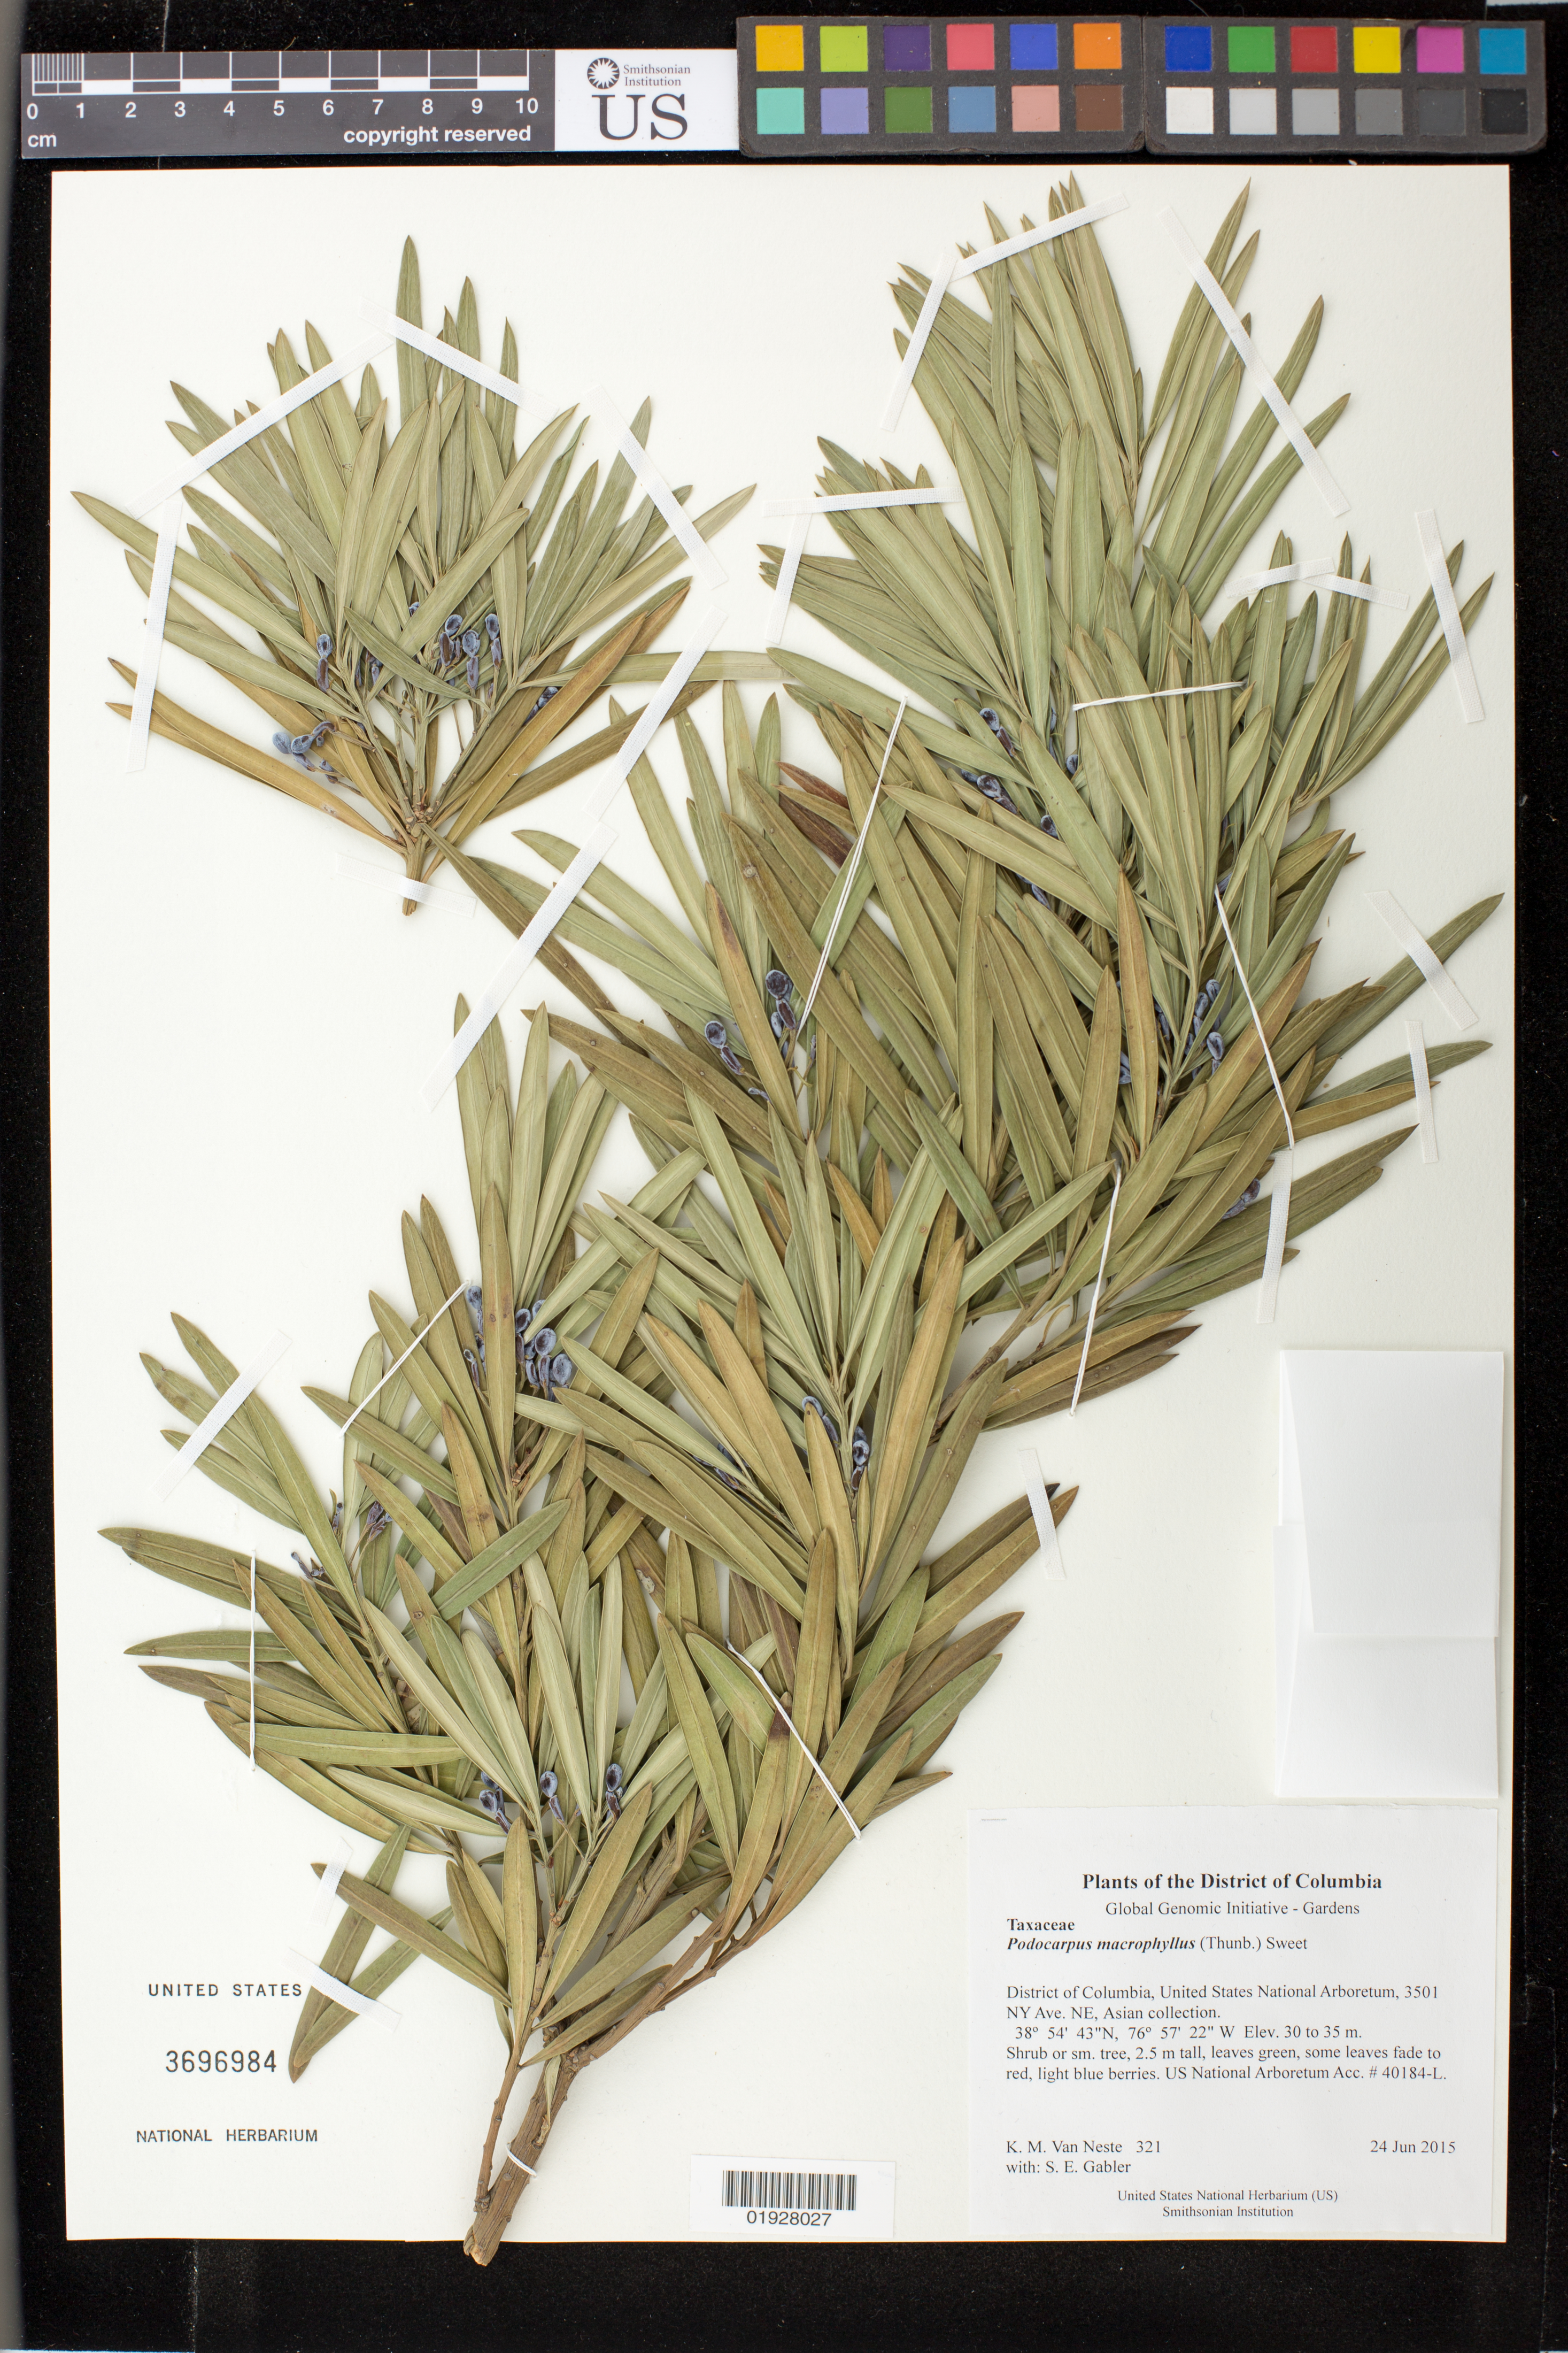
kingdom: Plantae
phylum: Tracheophyta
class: Pinopsida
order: Pinales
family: Podocarpaceae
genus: Podocarpus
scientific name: Podocarpus macrophyllus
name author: (Thunb.) Sweet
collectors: K. M. Van Neste & S. E. Gabler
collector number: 321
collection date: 2015-06-24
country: United States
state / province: District of Columbia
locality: United States National Arboretum, 3501 NY Ave. NE, Asian collection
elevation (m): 30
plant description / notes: Accession number: 40184 Podocarpus macrophyllus cutting from 1-Dec-76 Osaka City Univ. BG (The Botanical Garden of Osaka City University, Kisaich, Katano-Cho, Kitakawochi-Gun, Osaka, Osaka Prefecture,, Japan) Provenance code: U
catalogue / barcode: US 3696984